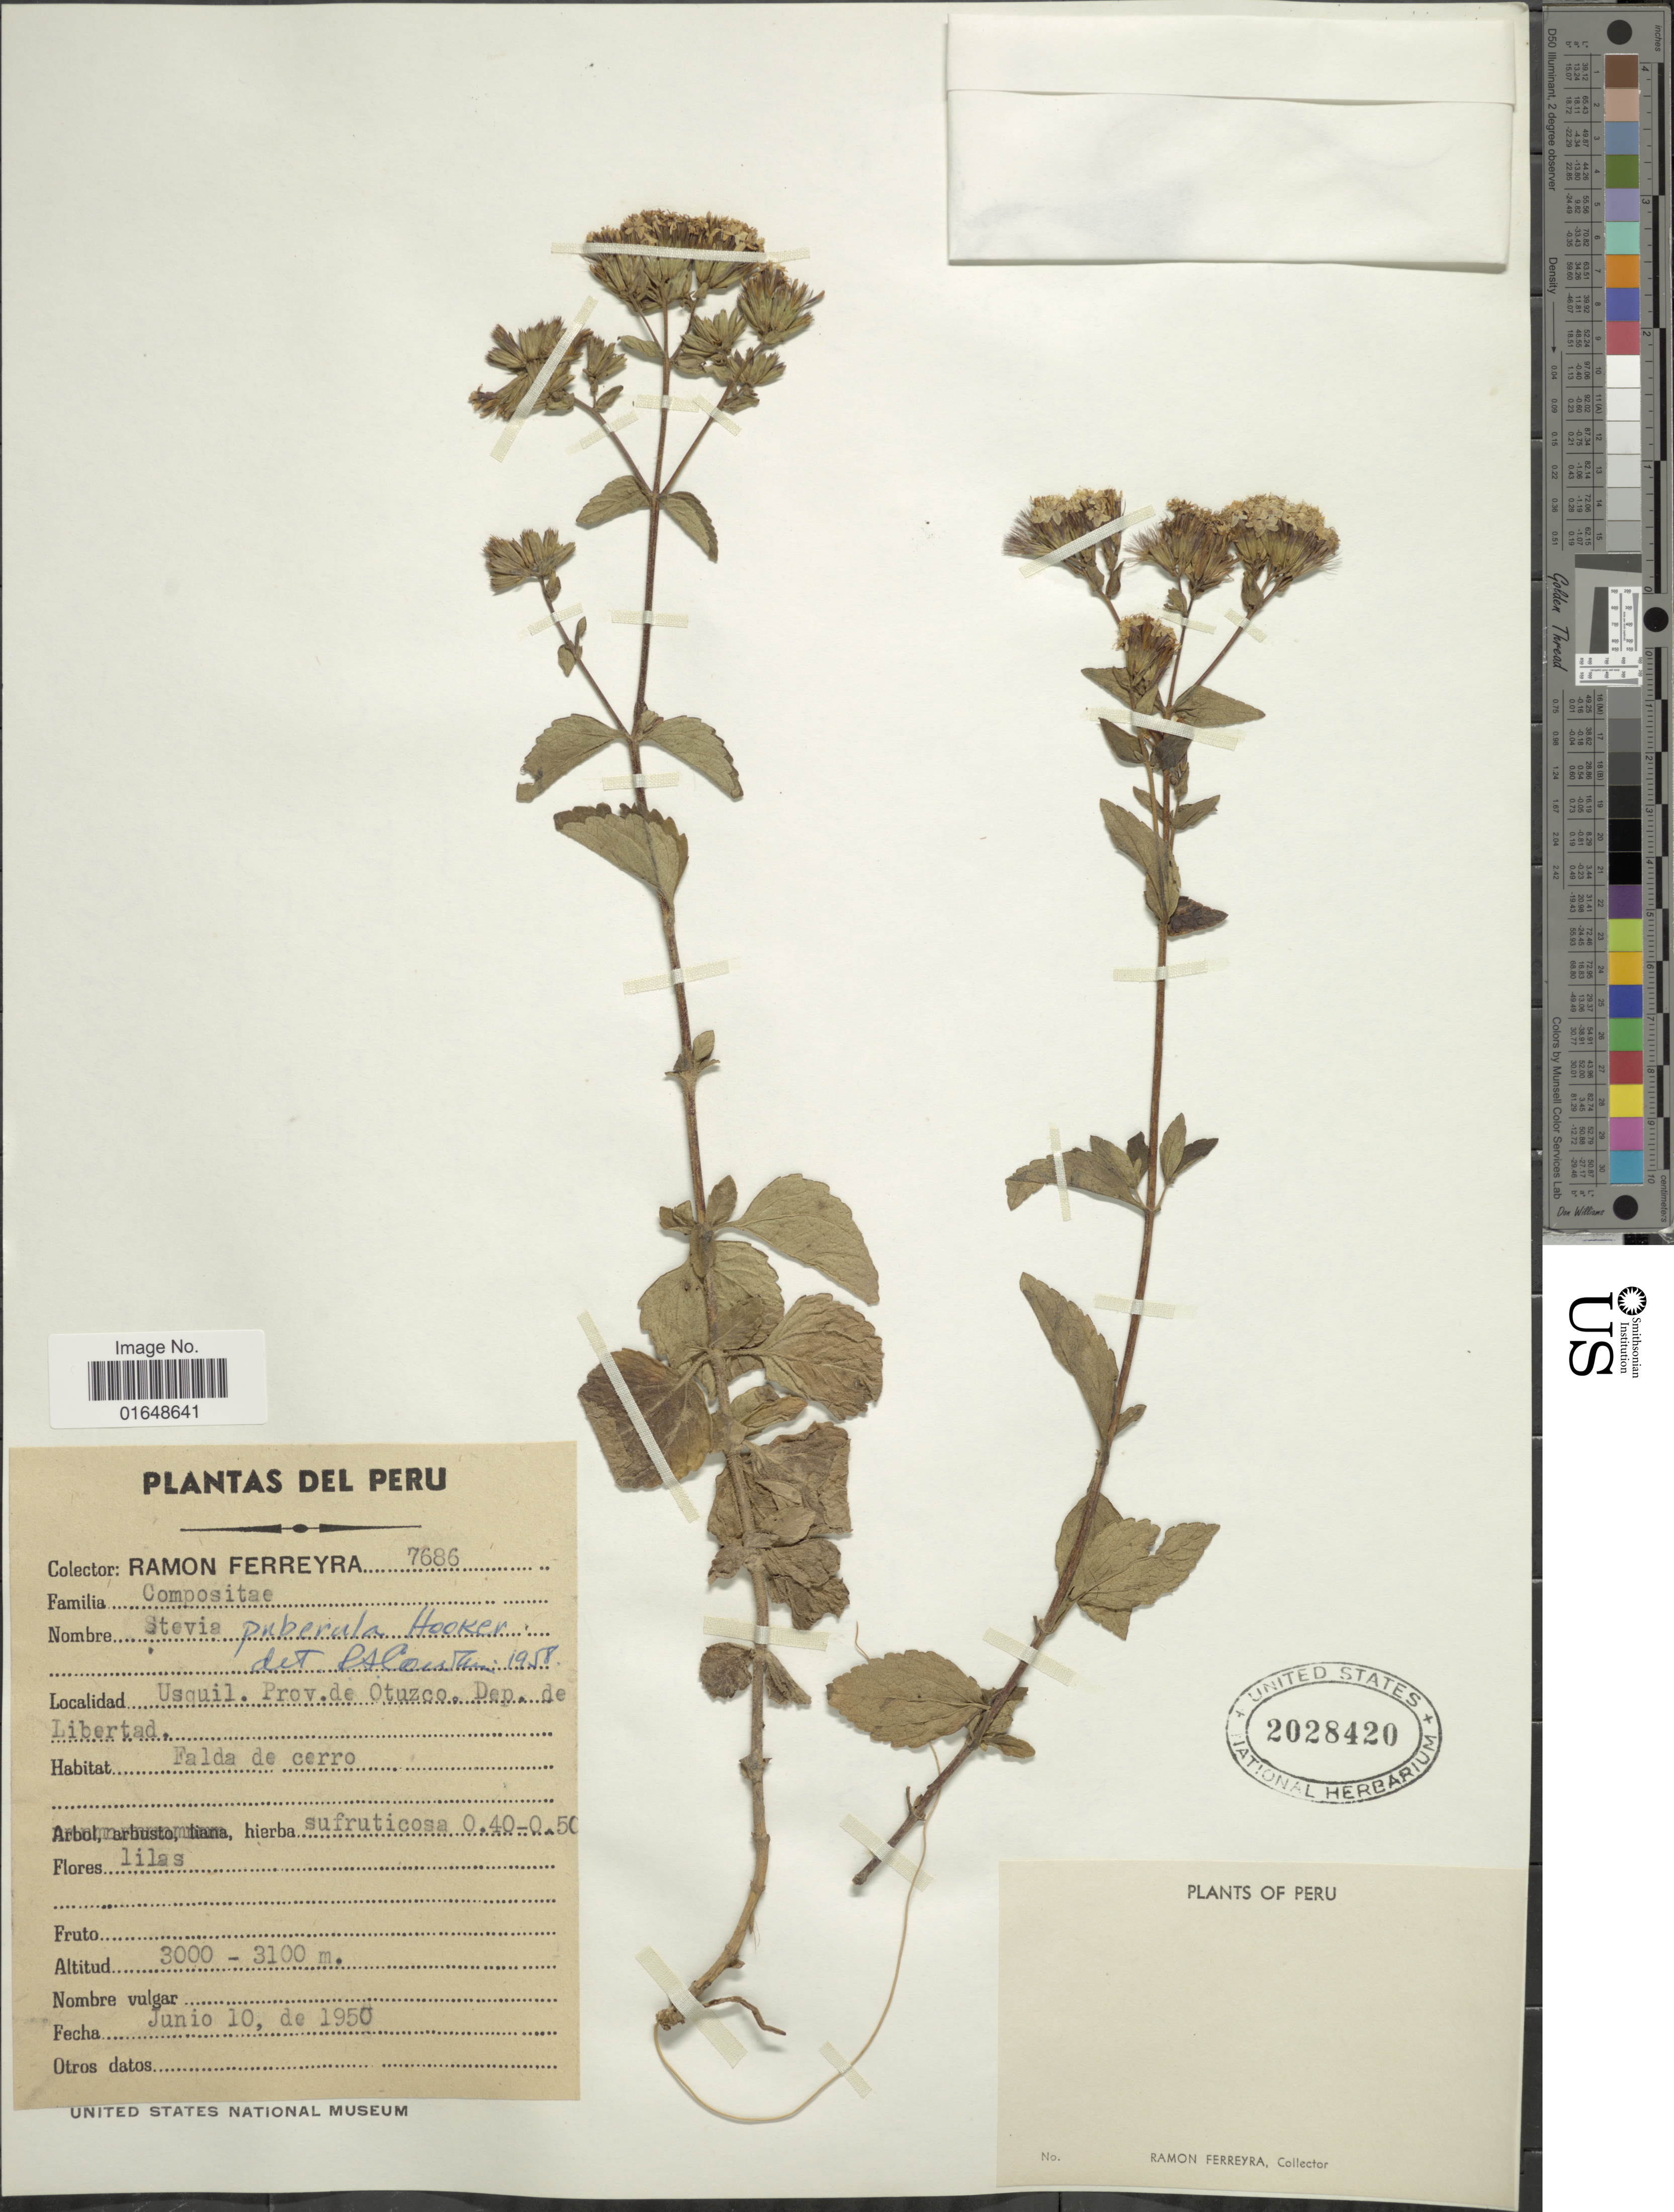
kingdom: Plantae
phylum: Tracheophyta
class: Magnoliopsida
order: Asterales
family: Asteraceae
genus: Stevia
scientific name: Stevia puberula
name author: Hook.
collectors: R. A. Ferreyra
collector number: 7686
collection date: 1950-06-10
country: Peru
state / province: La Libertad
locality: Usquil. Prov. de Otuzco. Dep. de Libertad.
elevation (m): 3000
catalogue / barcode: US 2028420